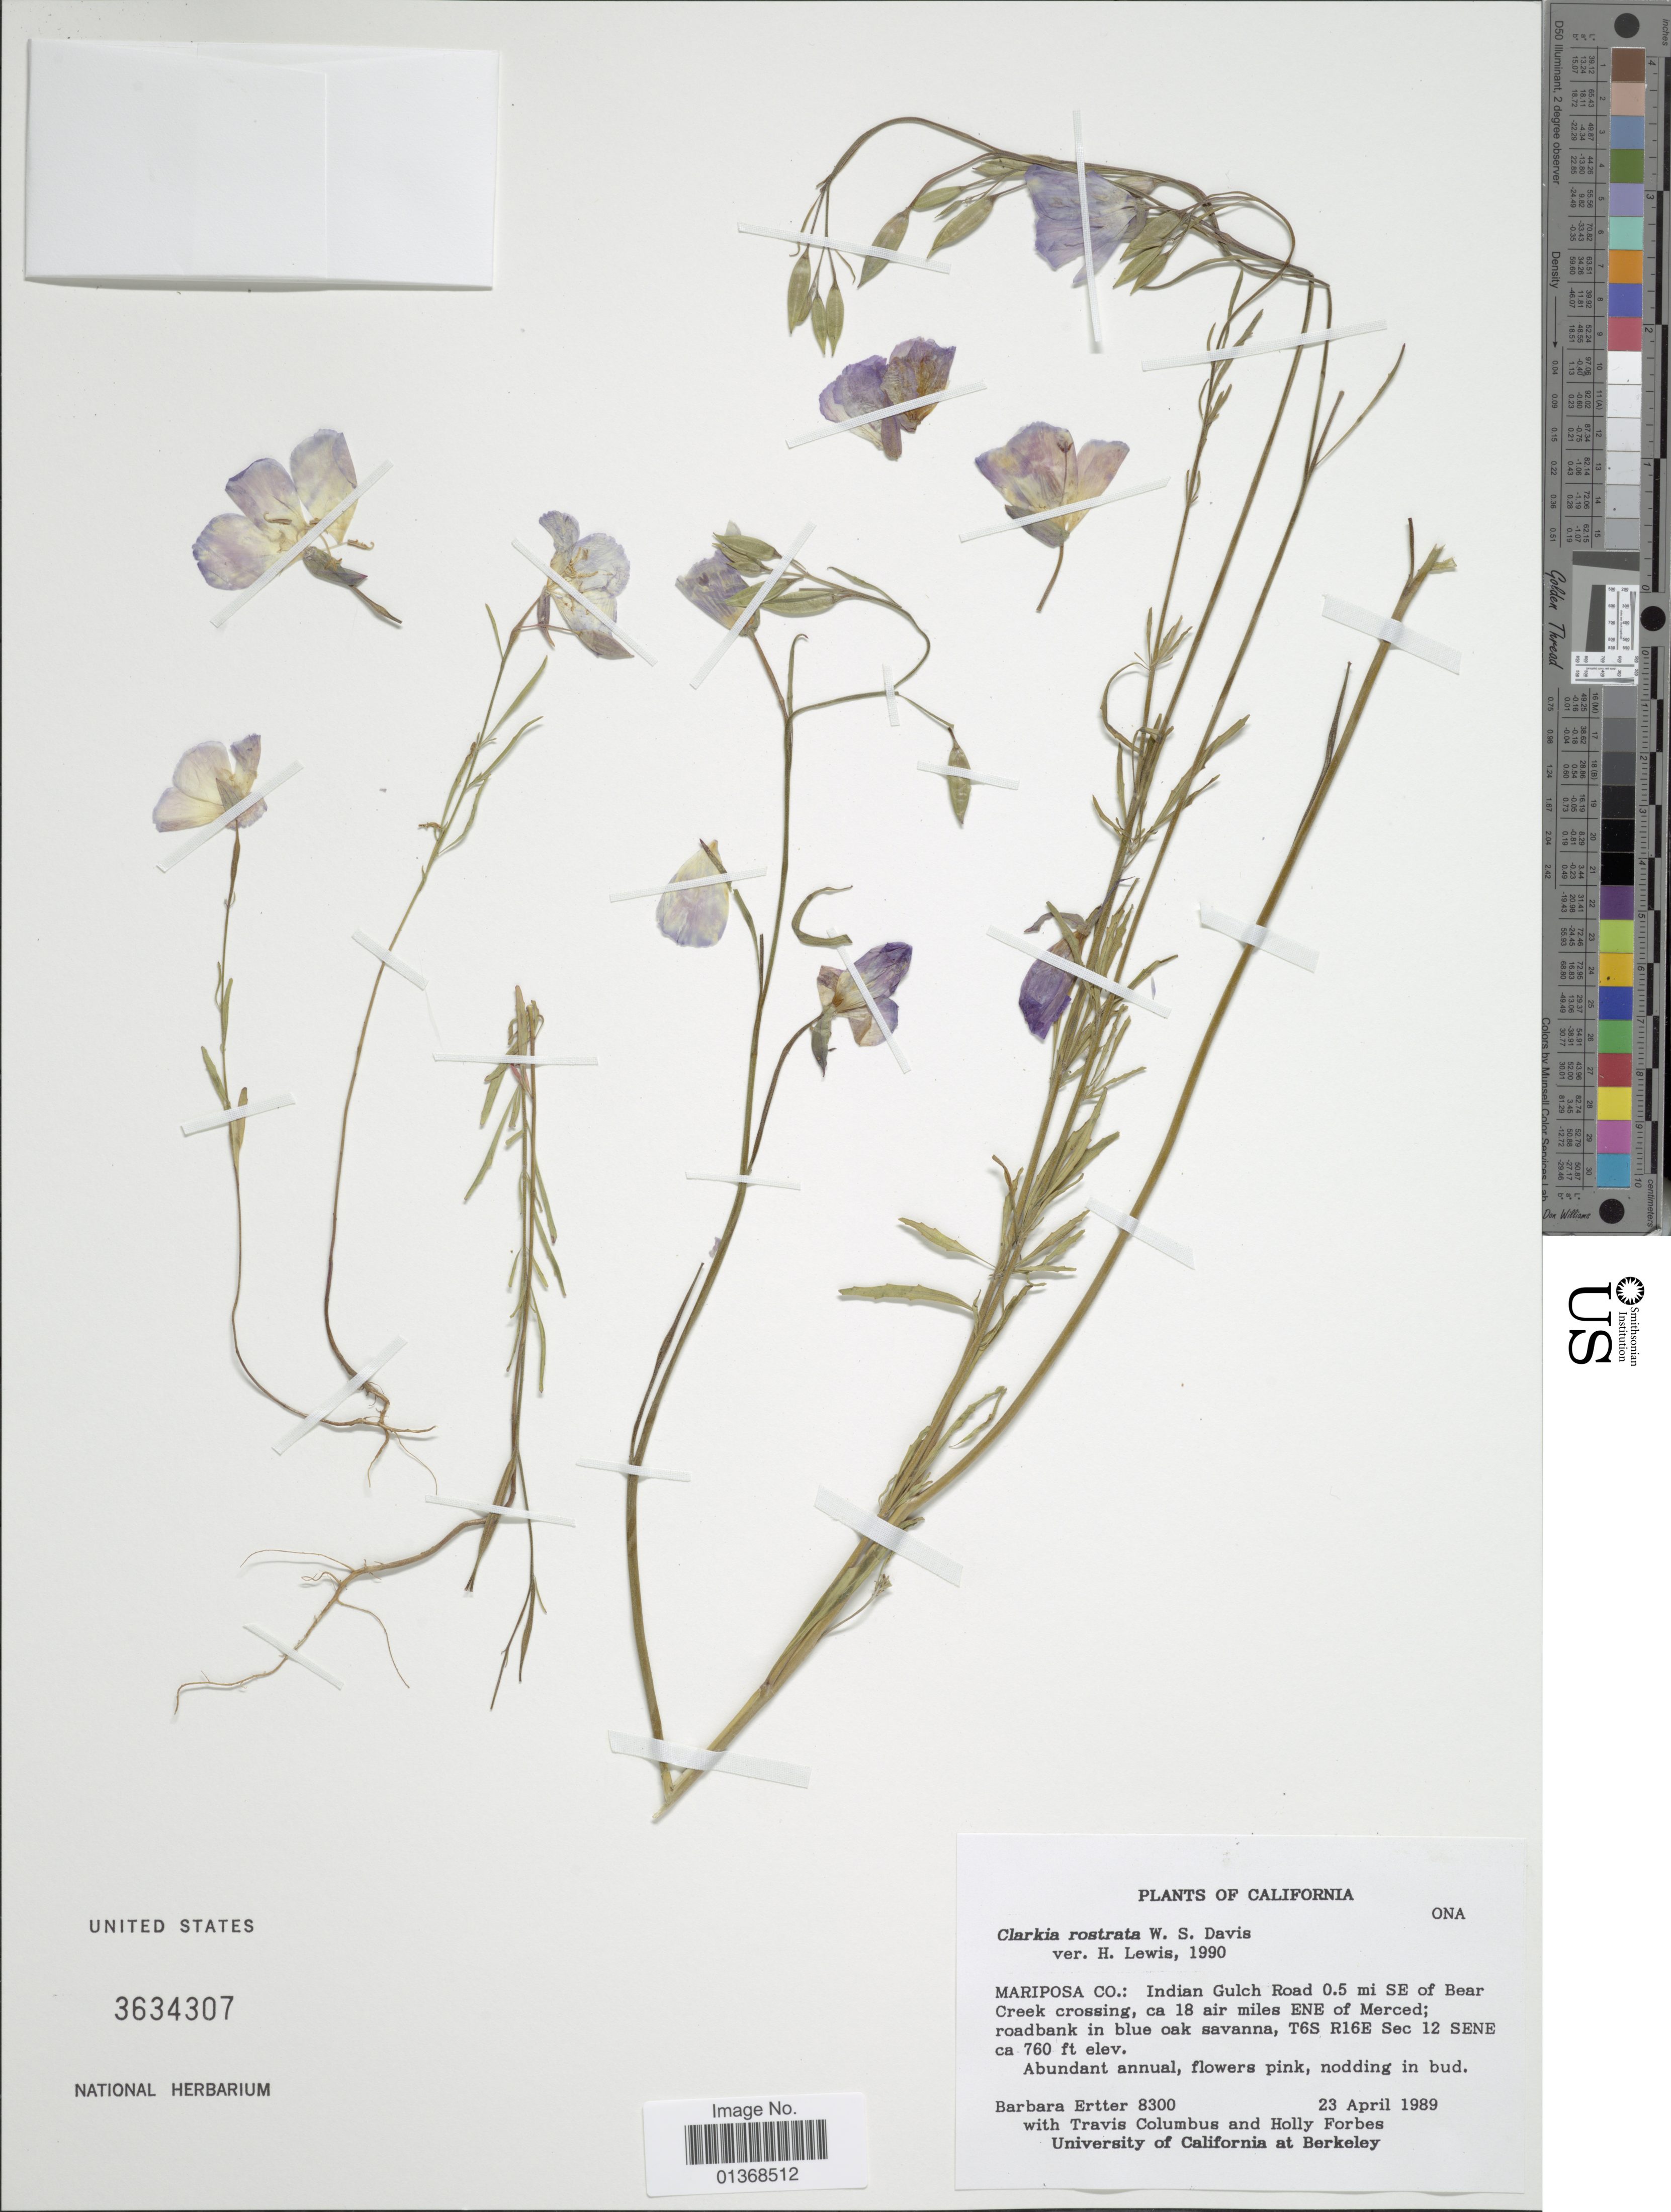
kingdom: Plantae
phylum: Tracheophyta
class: Magnoliopsida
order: Myrtales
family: Onagraceae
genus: Clarkia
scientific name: Clarkia rostrata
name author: W.S. Davis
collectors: B. Ertter, T. Columbus & H. Forbes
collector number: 300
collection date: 1989-04-23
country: United States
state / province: California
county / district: Mariposa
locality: Mariposa Co.: Indian Gulch Road 0.5 mi SE of Bear Creek crossing, ca 18 air miles ENE of Merced; roadbank in blue oak savanna, T6S R16E Sec 12 SENE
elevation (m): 232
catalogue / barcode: US 3634307